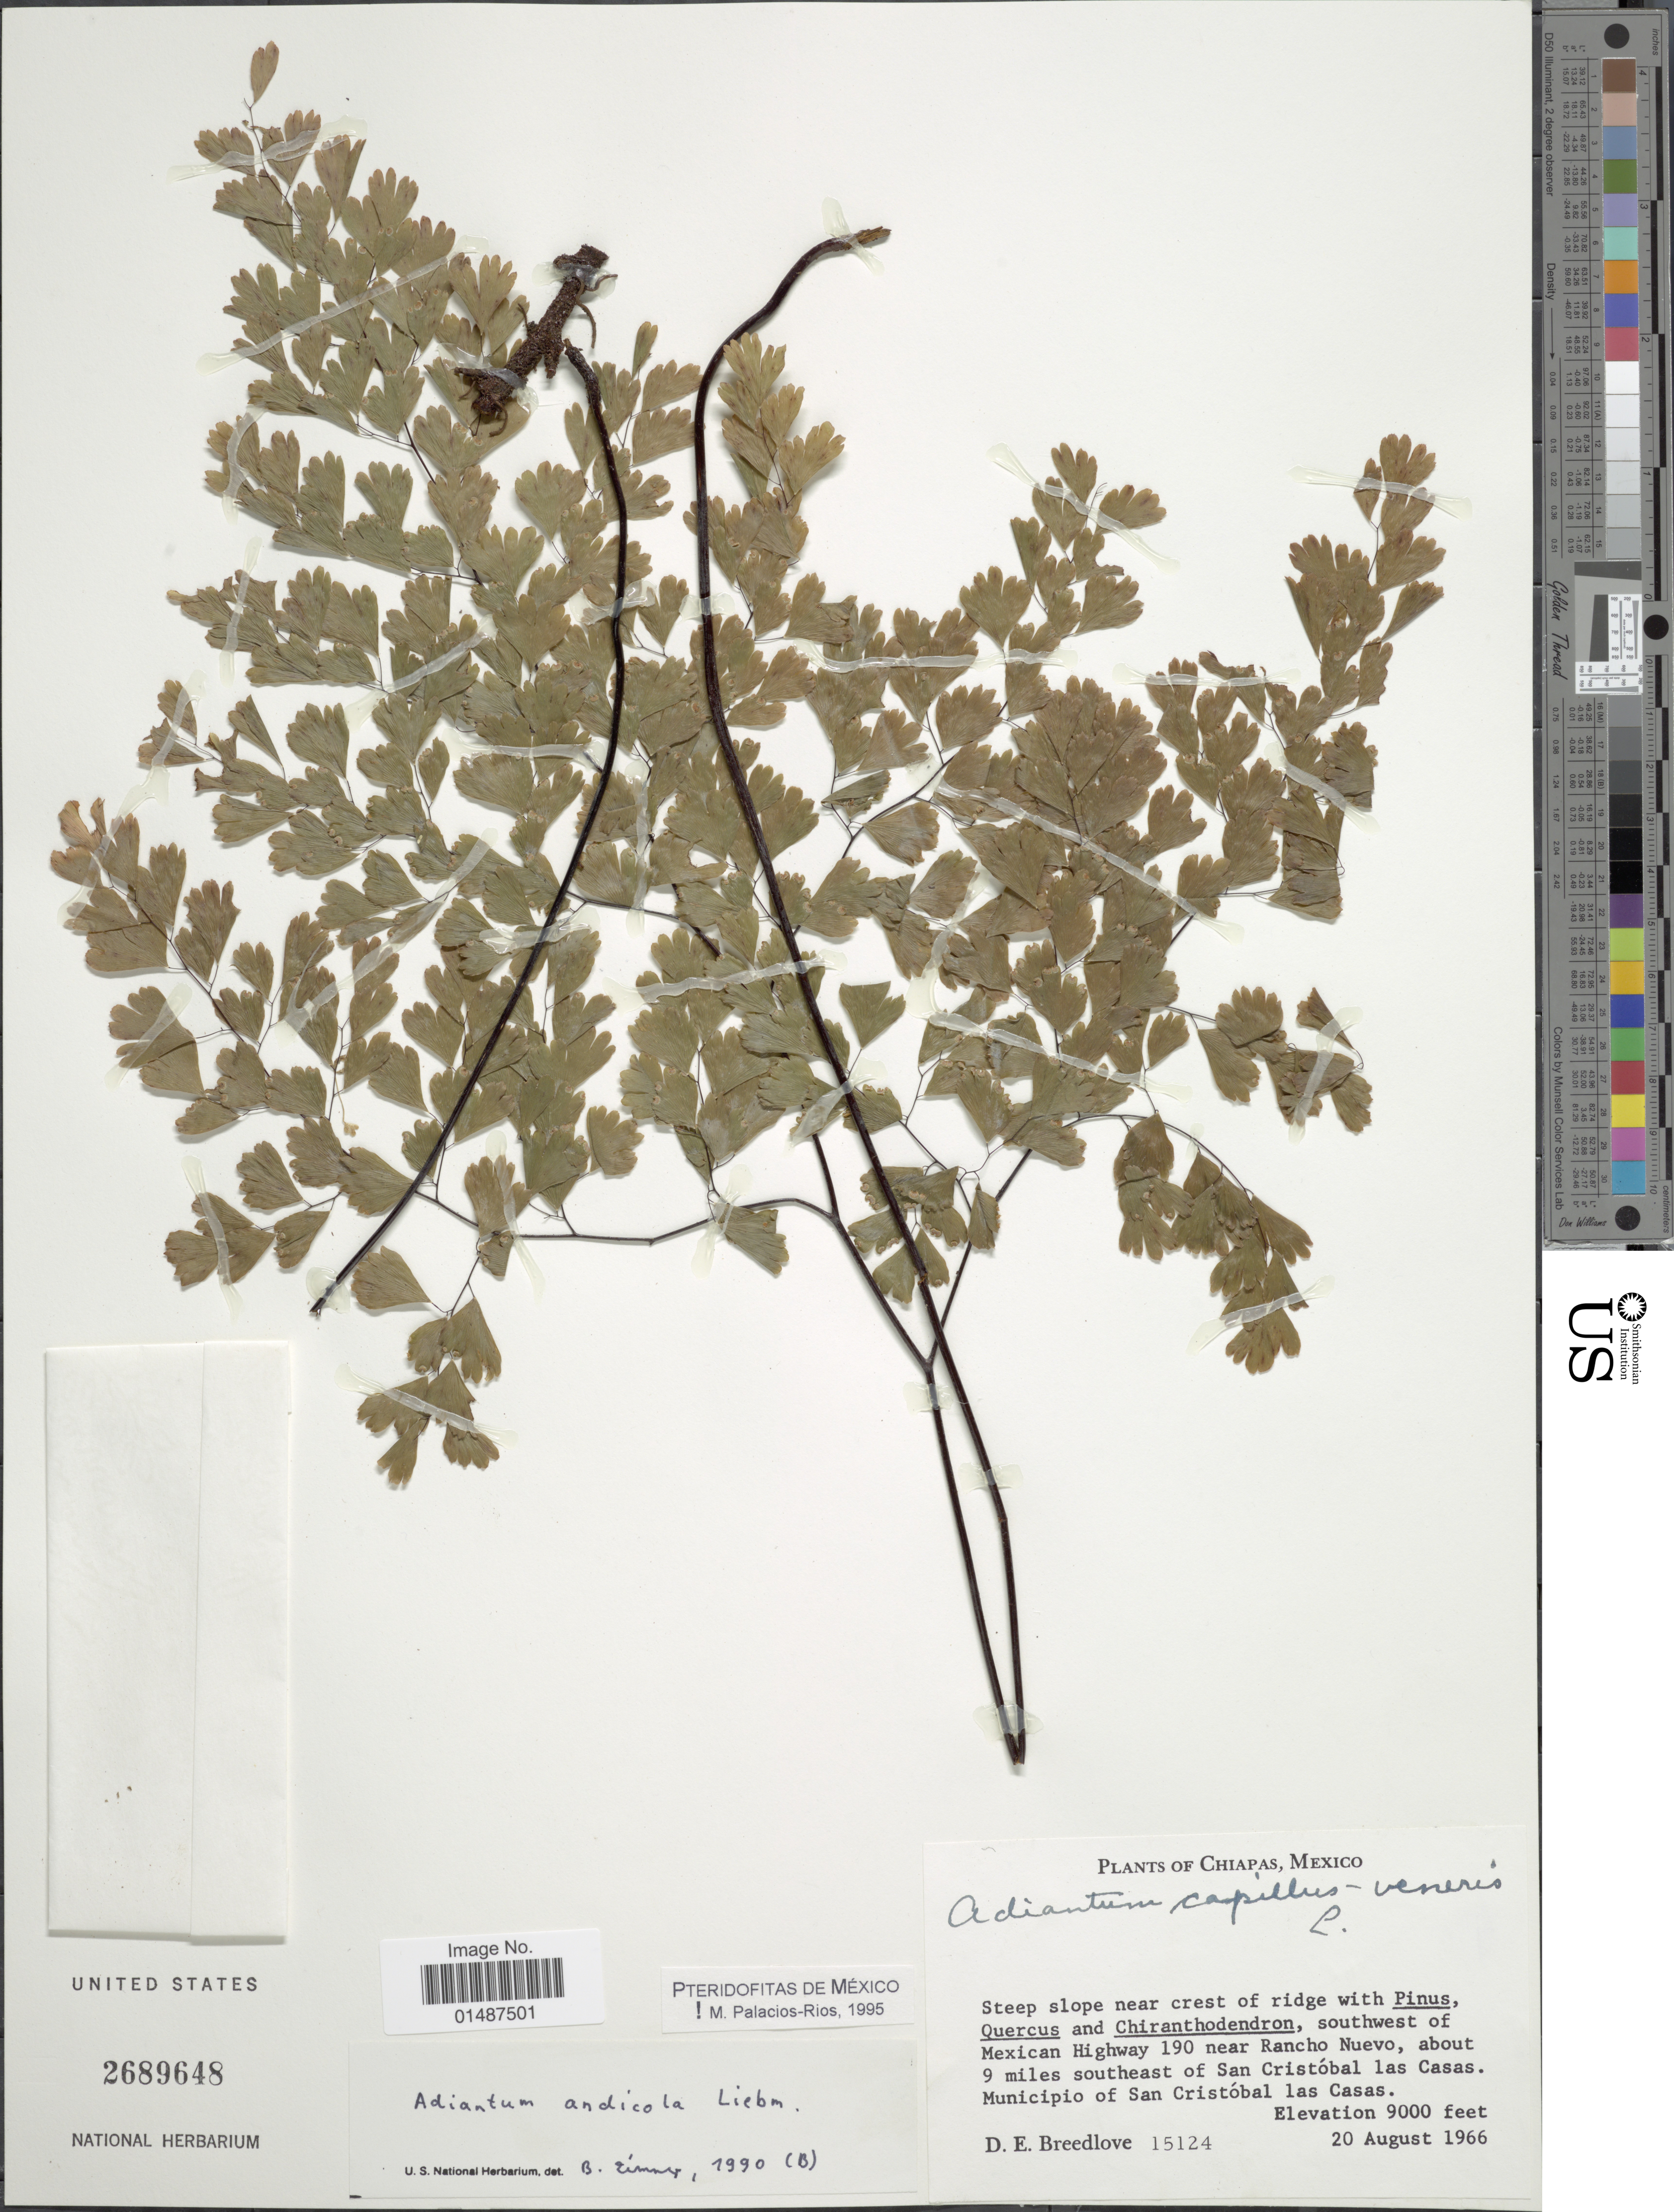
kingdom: Plantae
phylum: Tracheophyta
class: Polypodiopsida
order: Polypodiales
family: Pteridaceae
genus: Adiantum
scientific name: Adiantum andicola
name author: Liebm.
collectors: D. E. Breedlove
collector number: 15124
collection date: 1966-08-20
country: Mexico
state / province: Chiapas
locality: Steep slope near crest of ridge with Pinus, Quercos and Chiranthodendron, southwest of Mexican Highway 190 near Rancho Nuevo, about 9 miles southeast of San Cristobal las Casas,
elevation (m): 2743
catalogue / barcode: US 2689648